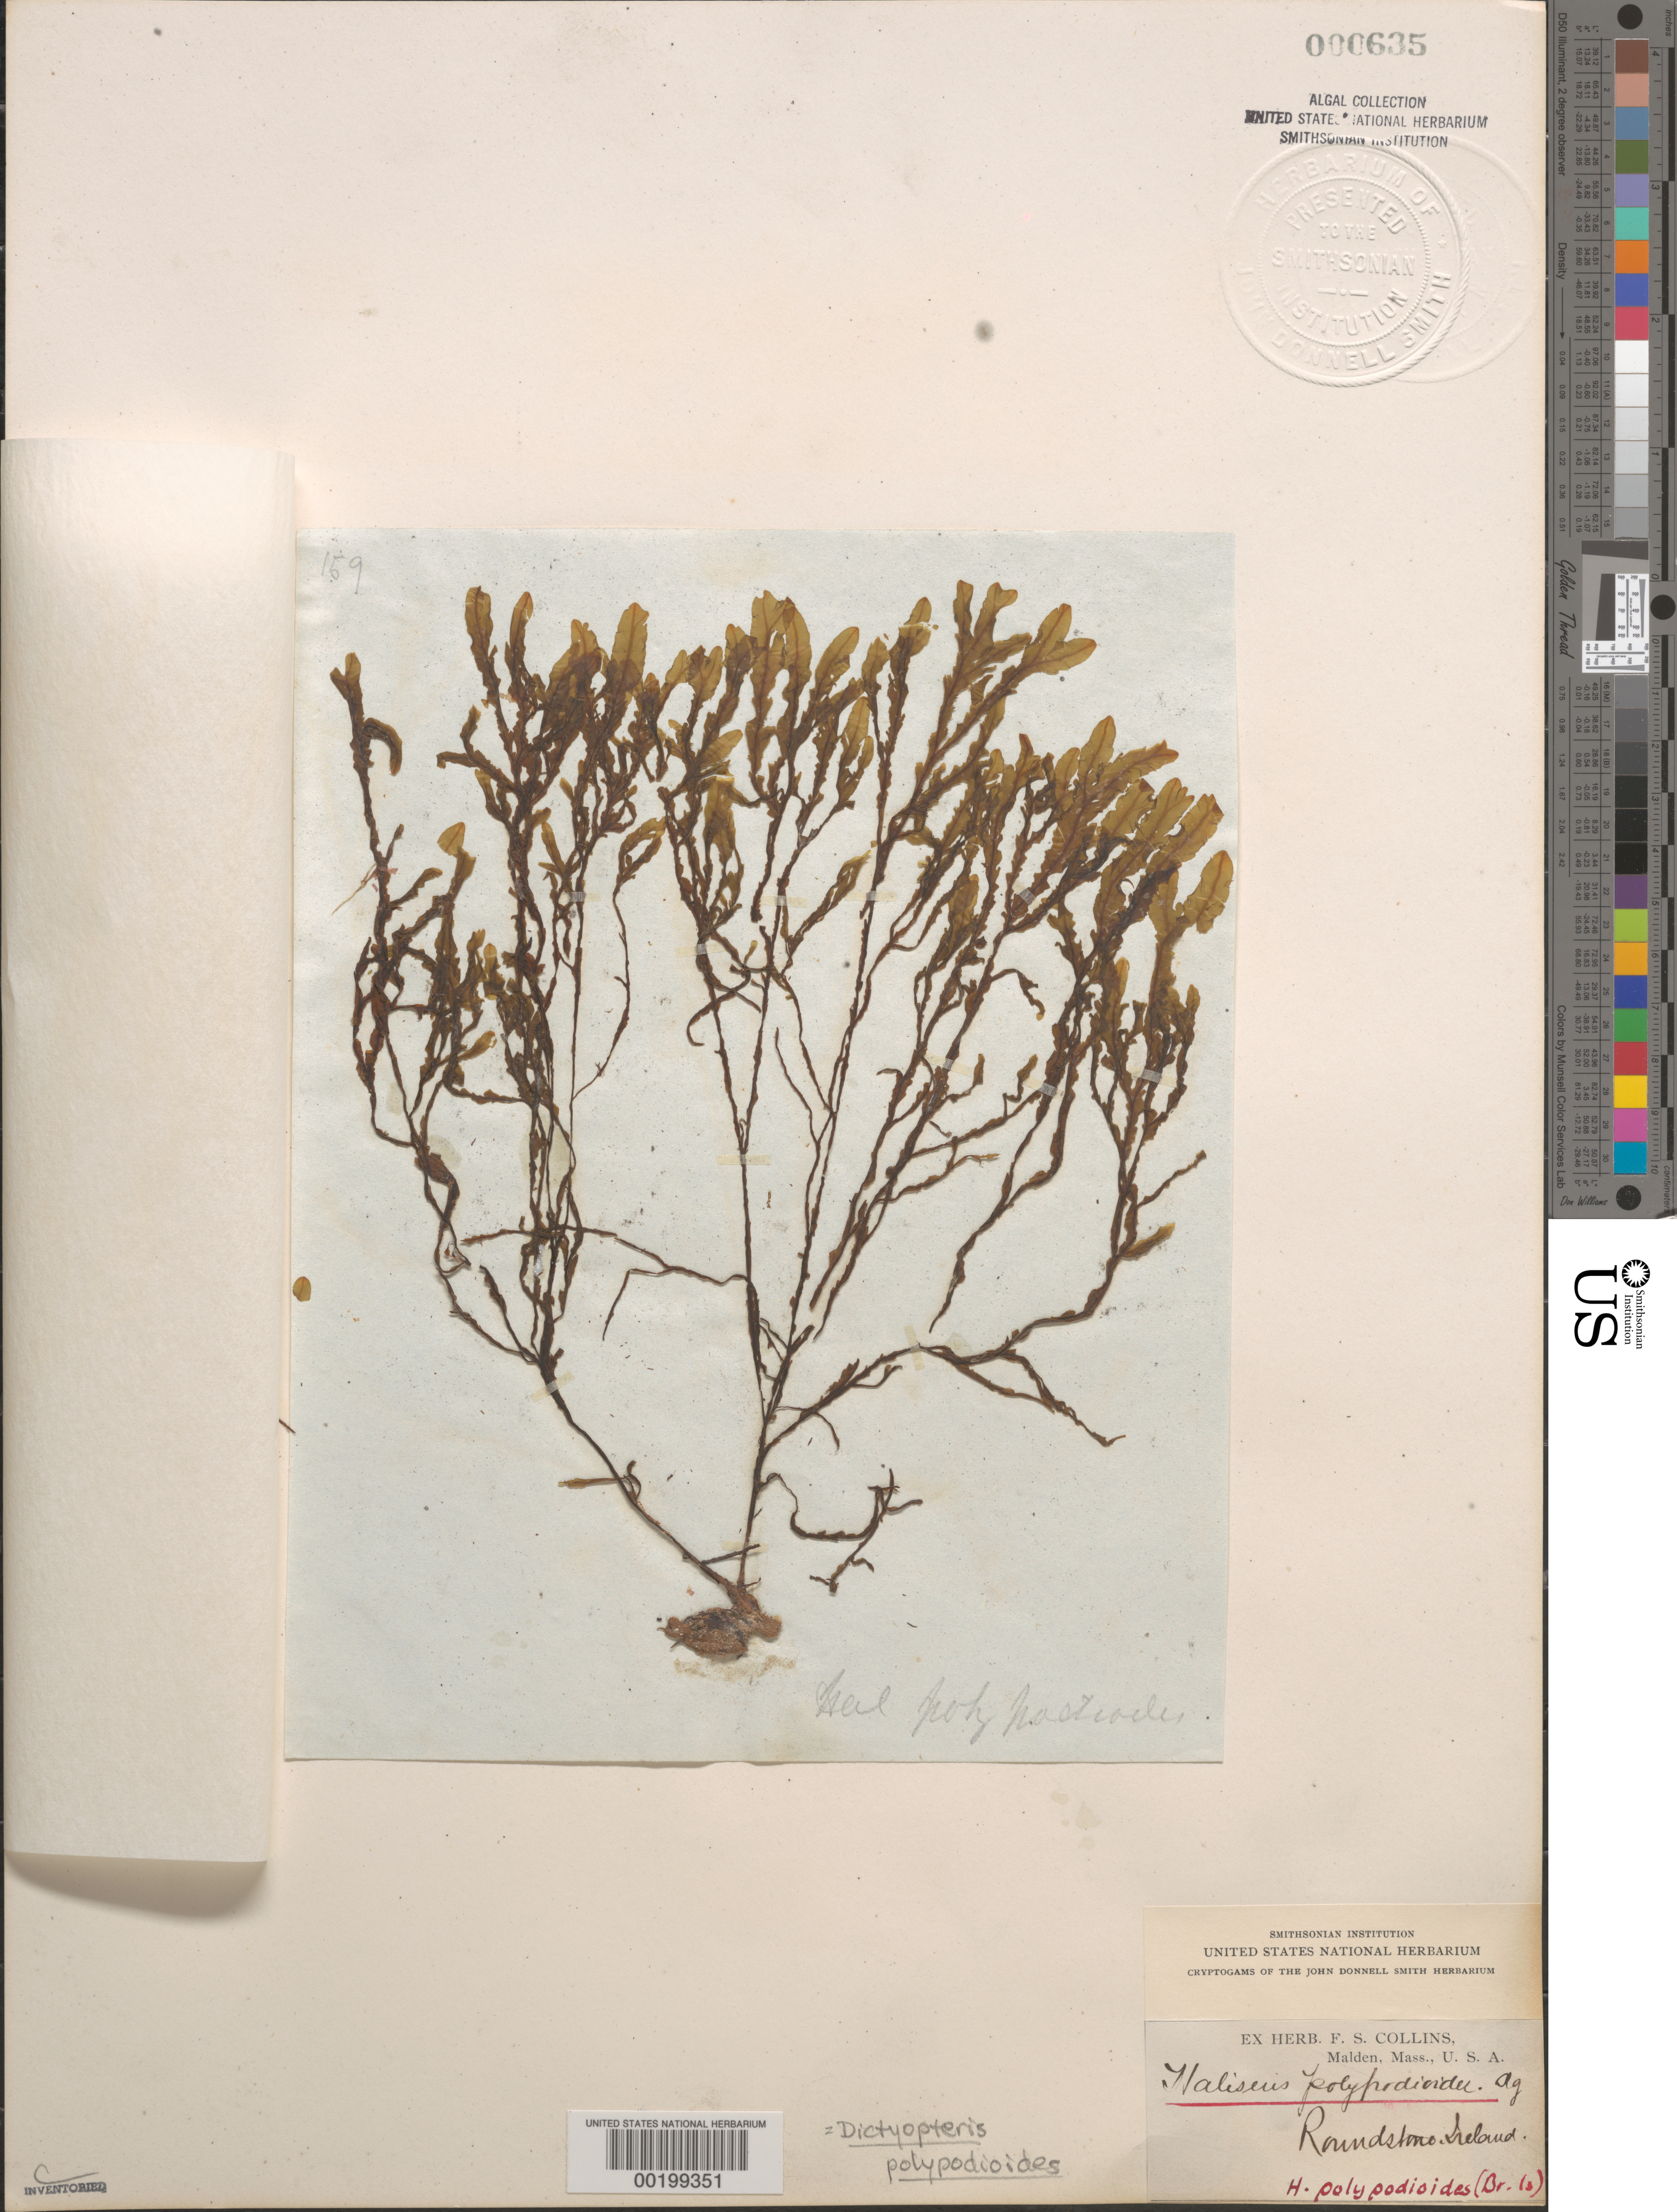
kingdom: Chromista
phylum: Ochrophyta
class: Phaeophyceae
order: Dictyotales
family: Dictyotaceae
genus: Dictyopteris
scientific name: Dictyopteris polypodioides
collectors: K. H.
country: Ireland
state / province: Connaught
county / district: Galway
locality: Roundstone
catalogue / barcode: US 635